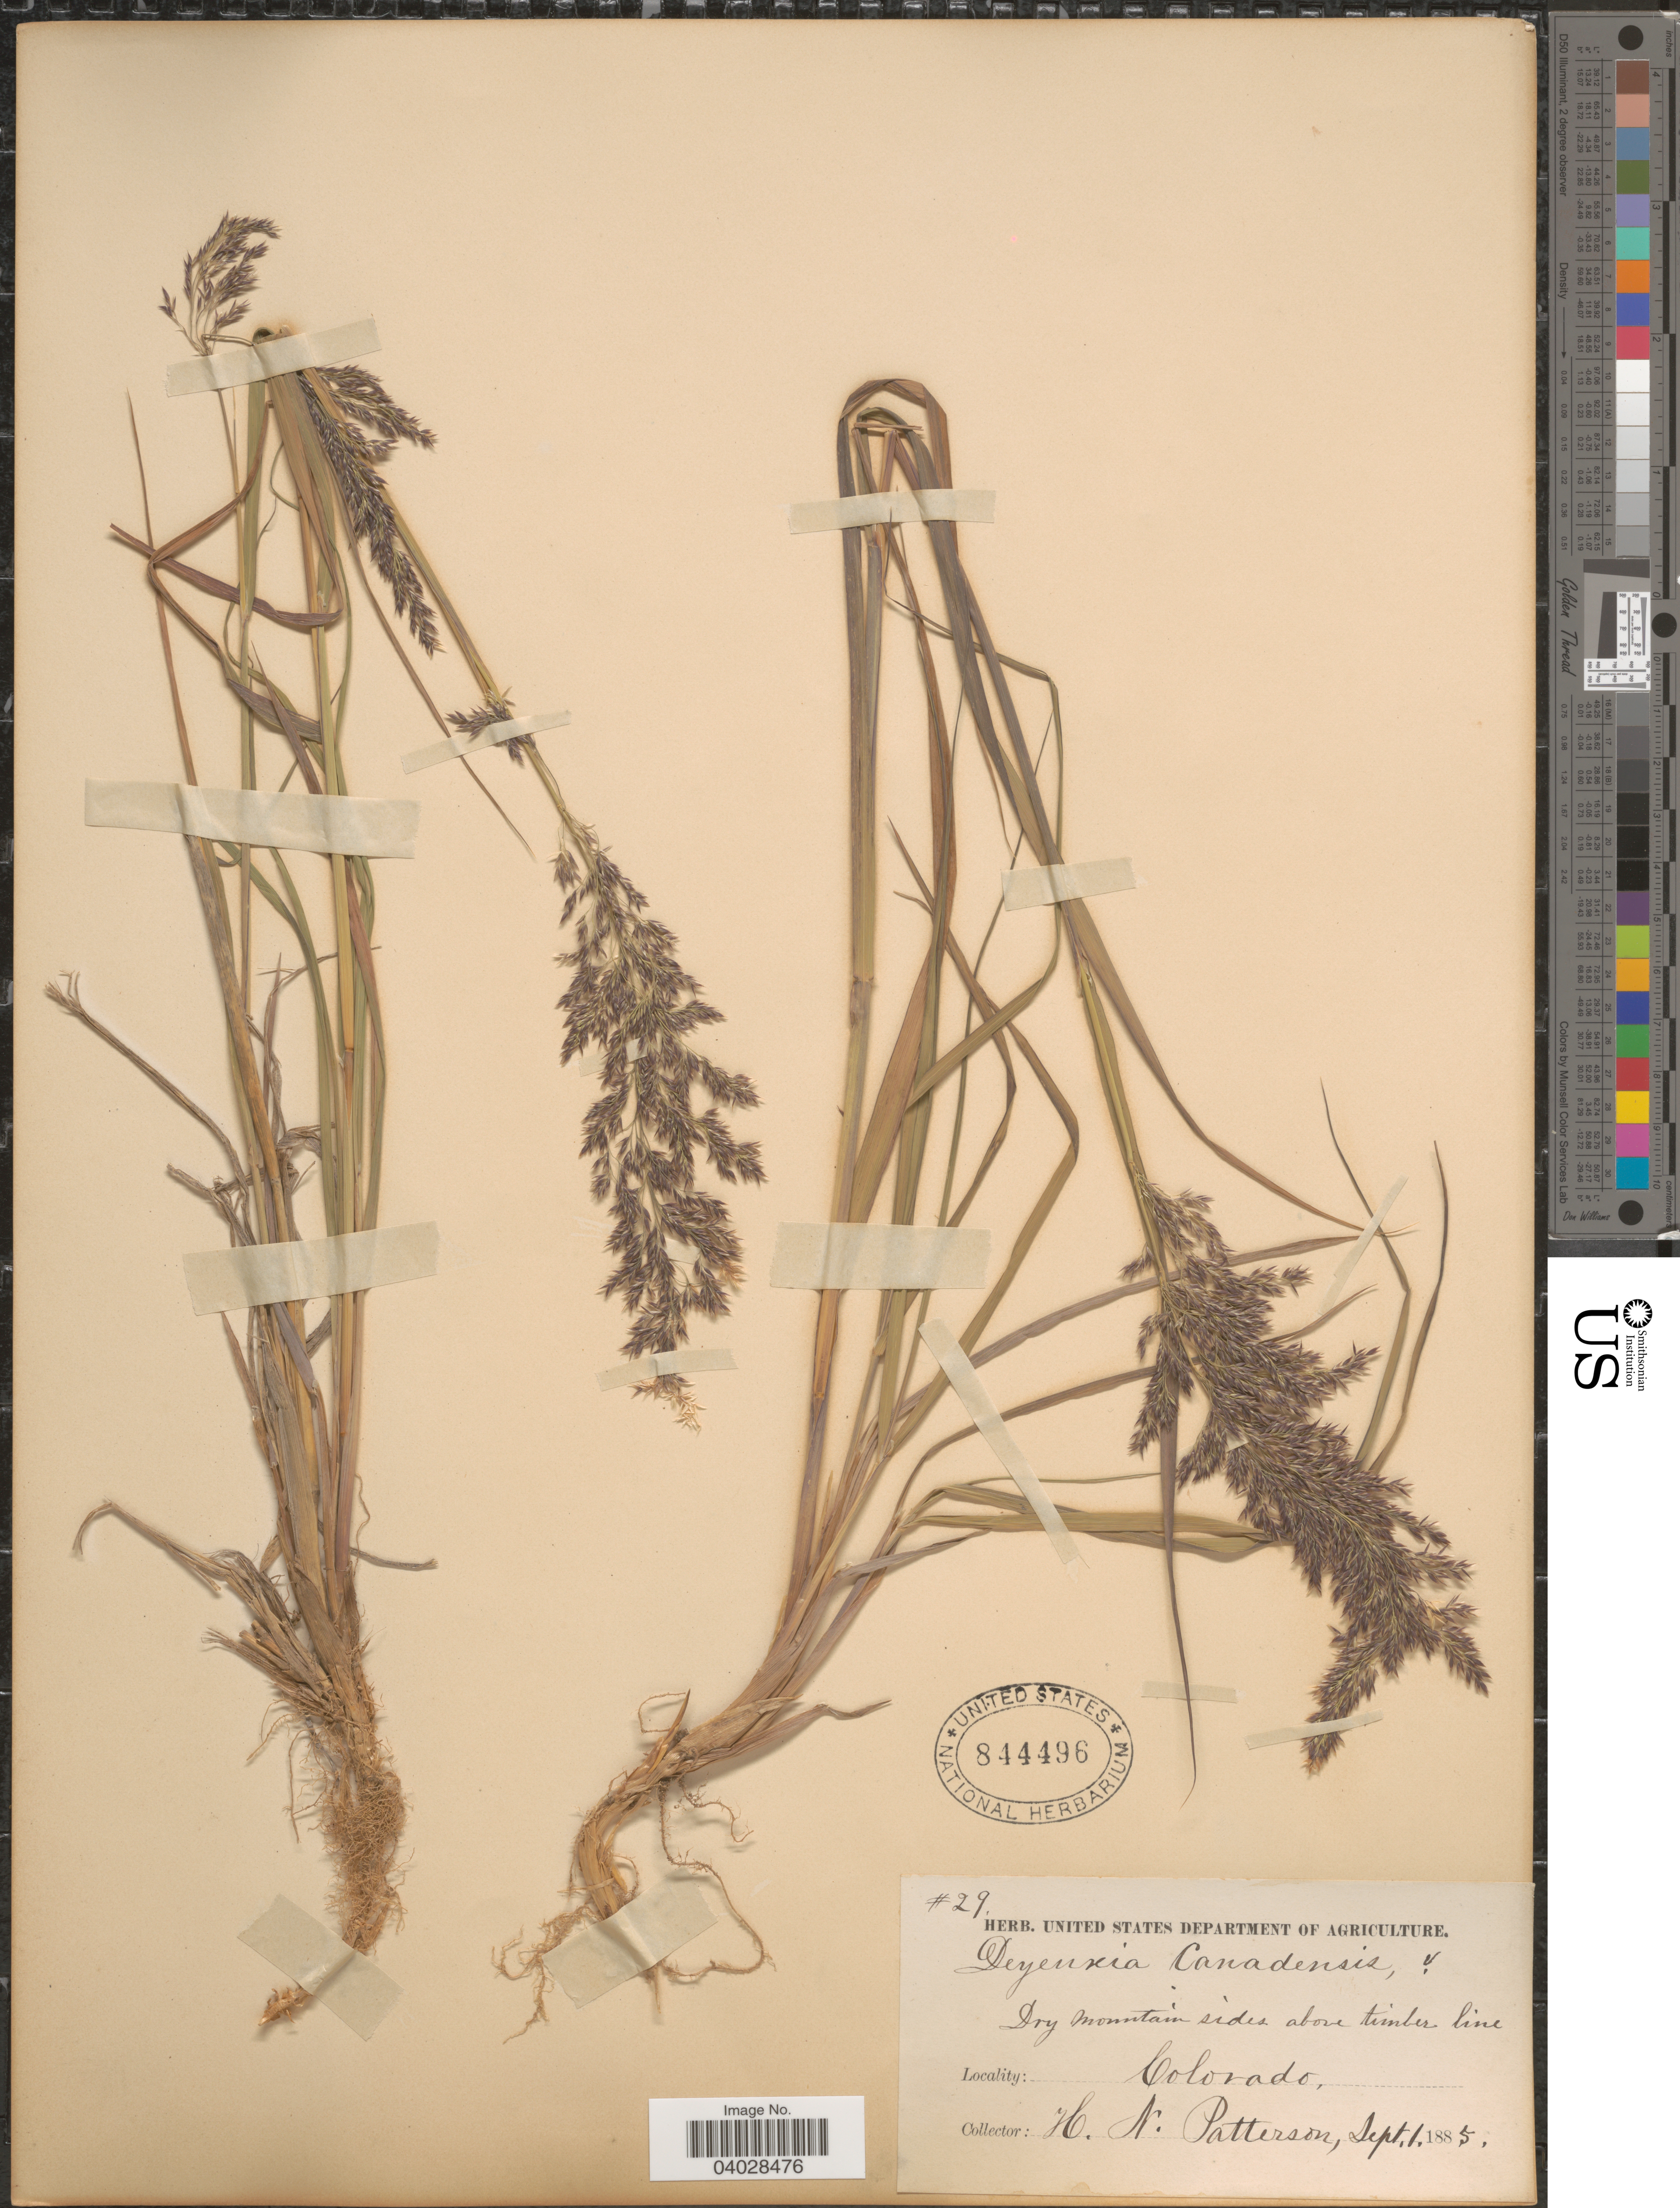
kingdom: Plantae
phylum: Tracheophyta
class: Liliopsida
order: Poales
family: Poaceae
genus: Calamagrostis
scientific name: Calamagrostis canadensis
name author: (Michx.) P. Beauv.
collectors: H. N. Patterson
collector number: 29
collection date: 1885-09-01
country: United States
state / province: Colorado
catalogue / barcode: US 844496